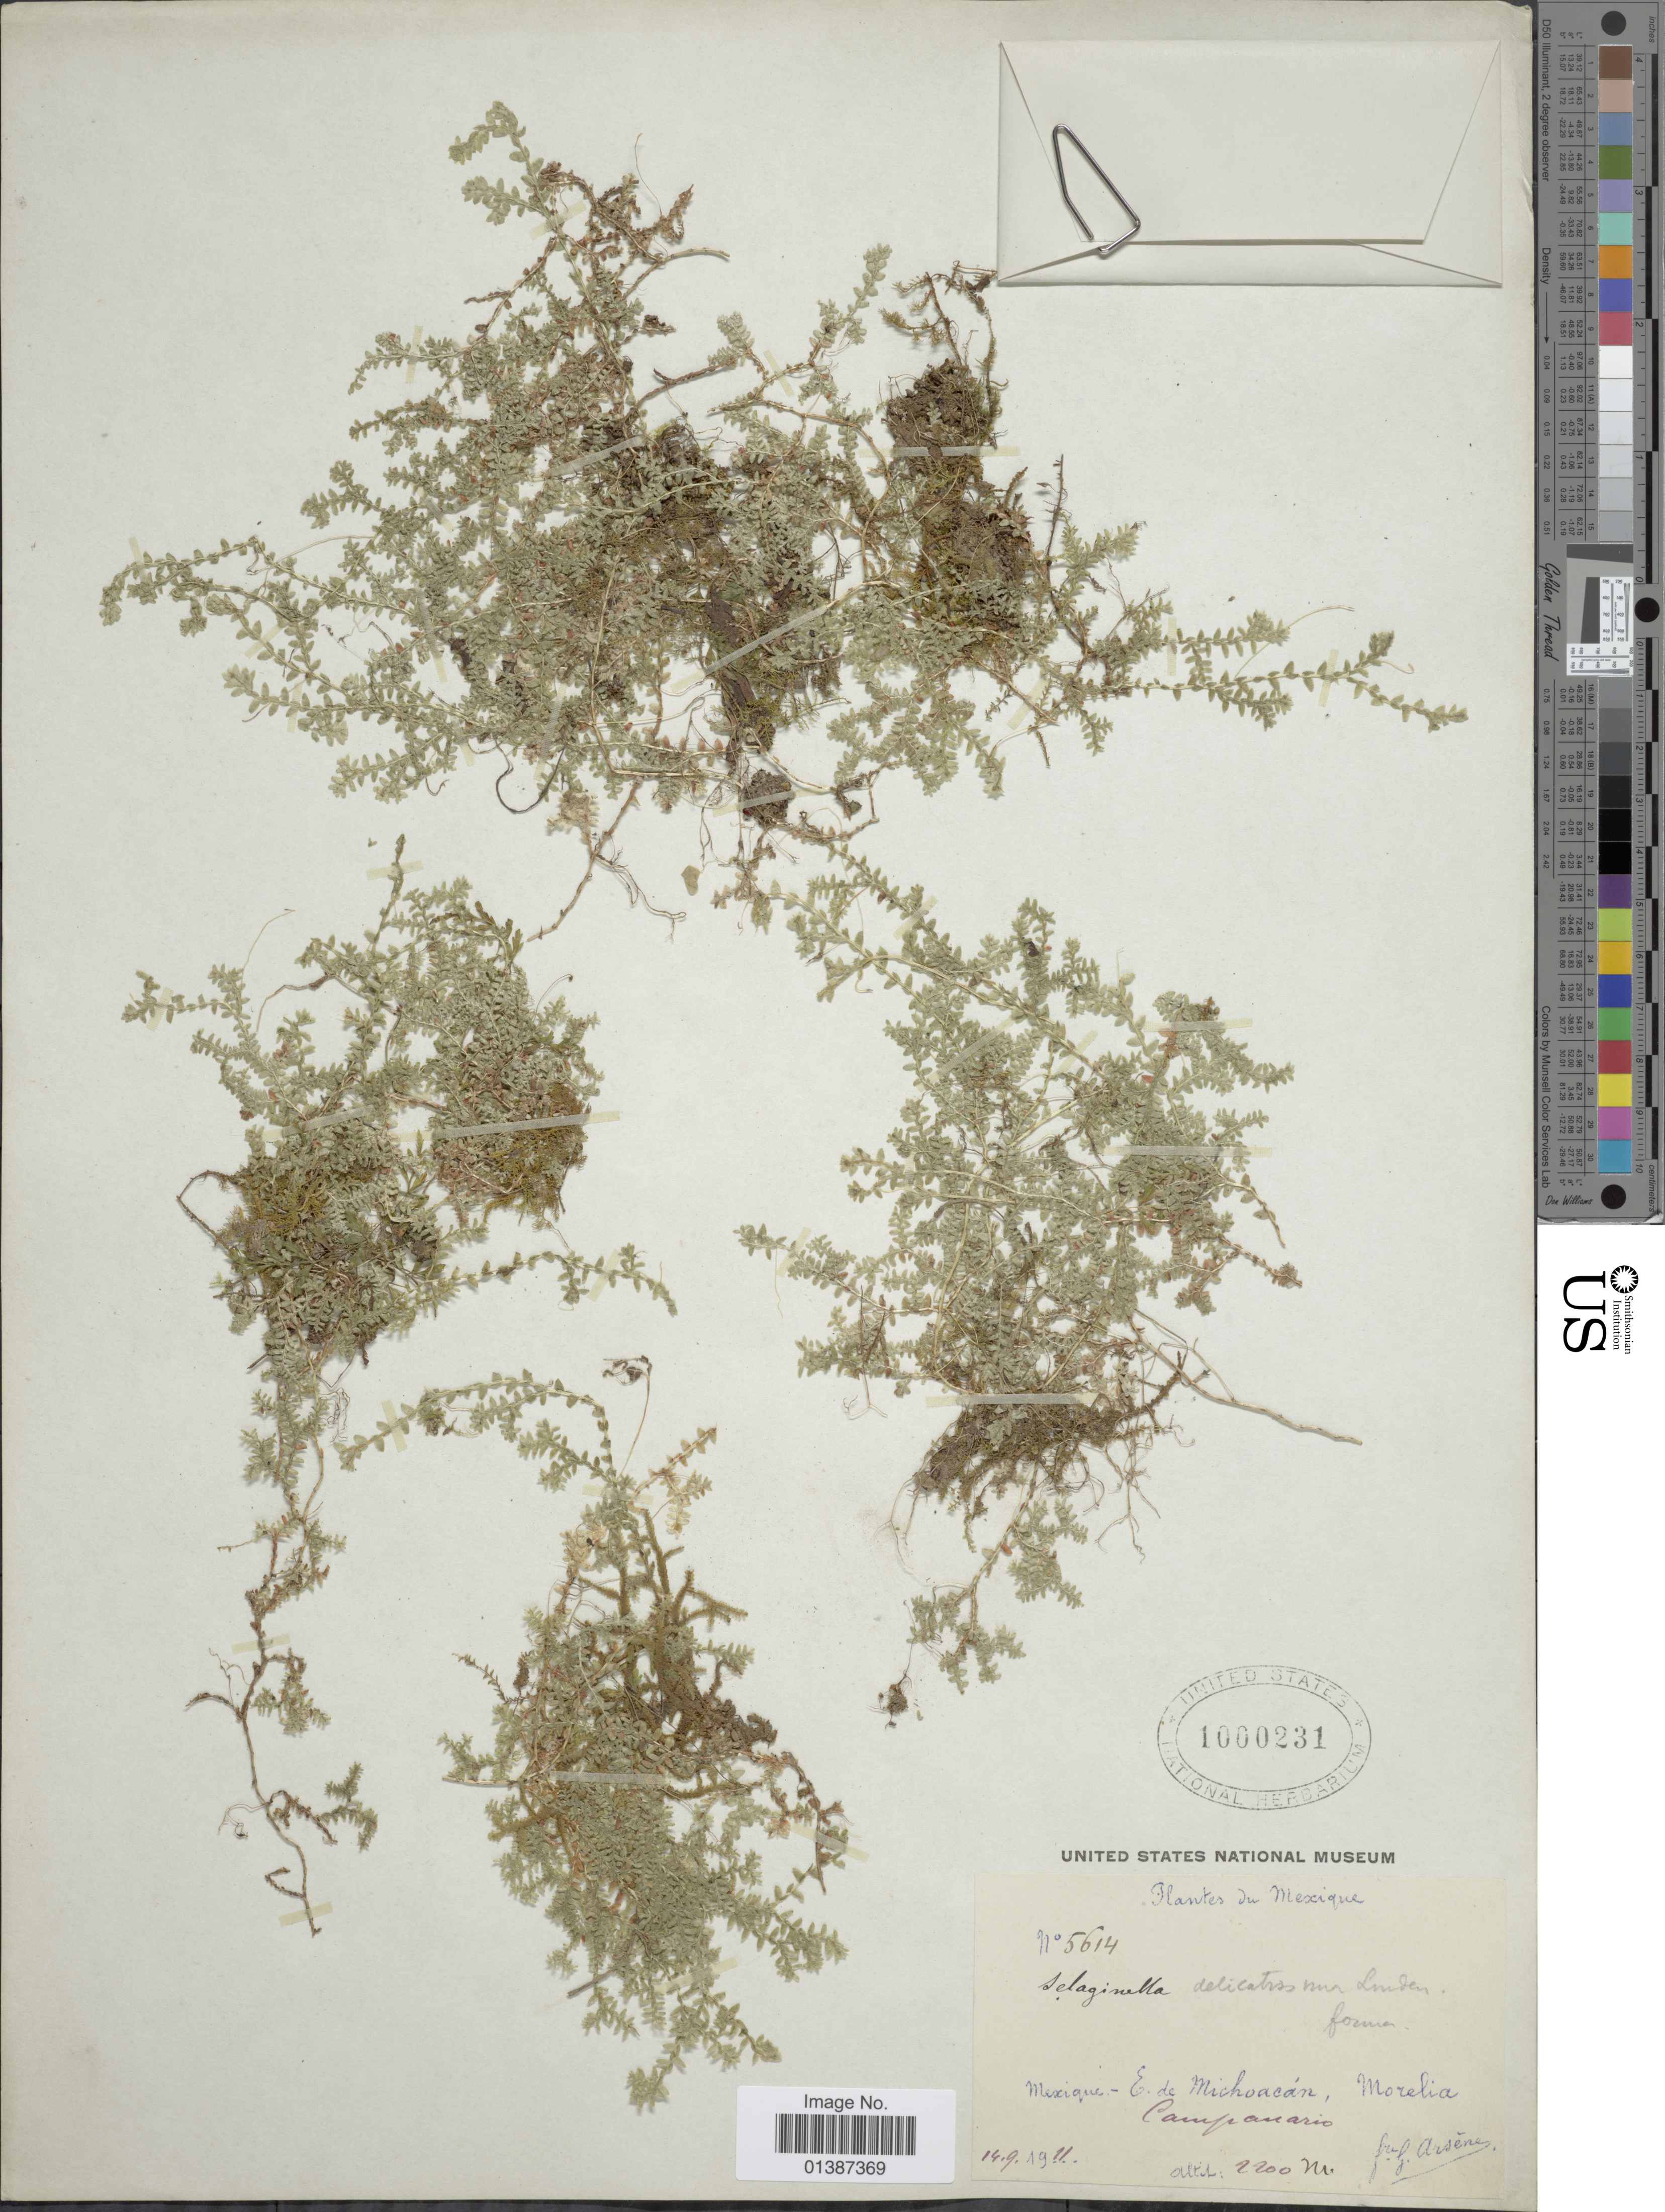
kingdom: Plantae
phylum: Tracheophyta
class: Lycopodiopsida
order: Selaginellales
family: Selaginellaceae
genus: Selaginella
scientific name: Selaginella delicatissima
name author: Linden ex A. Braun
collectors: Bro. G. Arsène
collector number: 5614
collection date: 1911-09-14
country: Mexico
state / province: Michoacán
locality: E de Michoacán, Morelia, Campanario [E. de Michoacán, Morelia, Tower]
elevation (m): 2200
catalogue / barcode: US 1000231